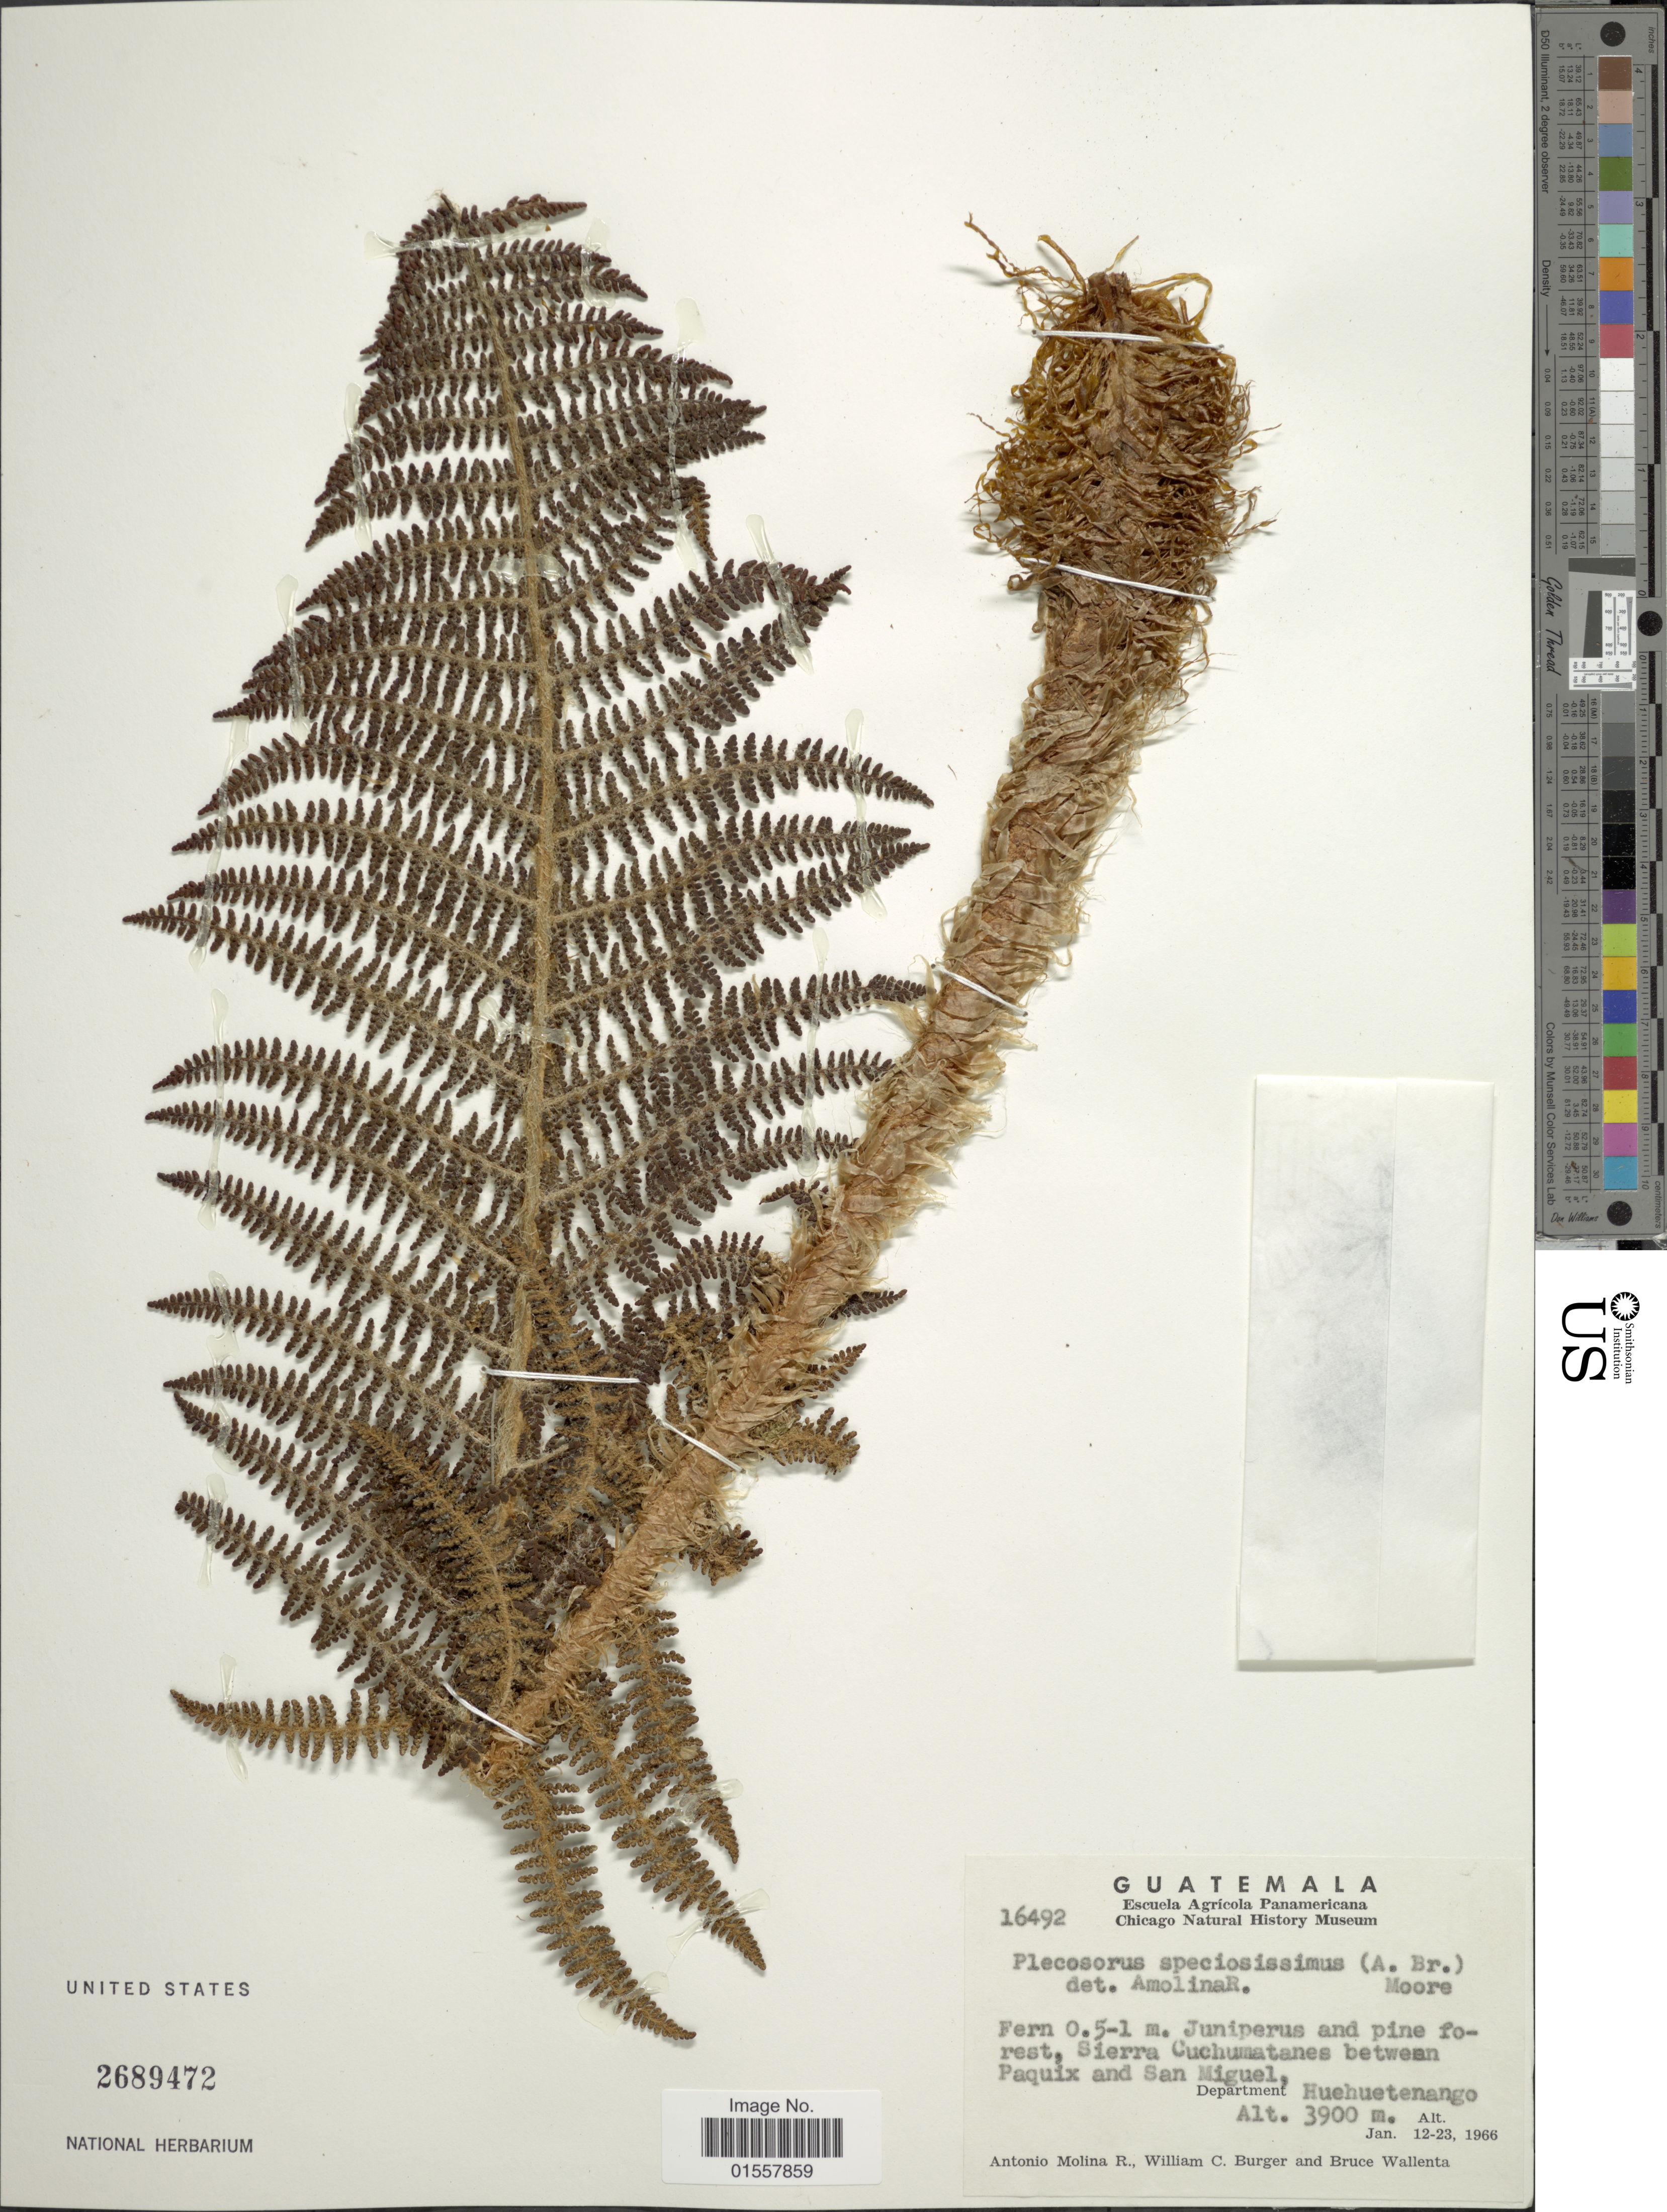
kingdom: Plantae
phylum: Tracheophyta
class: Polypodiopsida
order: Polypodiales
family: Dryopteridaceae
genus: Polystichum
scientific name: Polystichum speciosissimum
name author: (A. Braun ex Kunze) Copel.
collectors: A. Molina R., W. Burger & B. Wallenta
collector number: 16492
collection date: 1966-01-12/1966-01-23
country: Guatemala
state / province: Huehuetenango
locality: Sierra Cuchumatanes between Paquix and San Miguel, Department Huehuetenango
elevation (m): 3900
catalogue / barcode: US 2689472